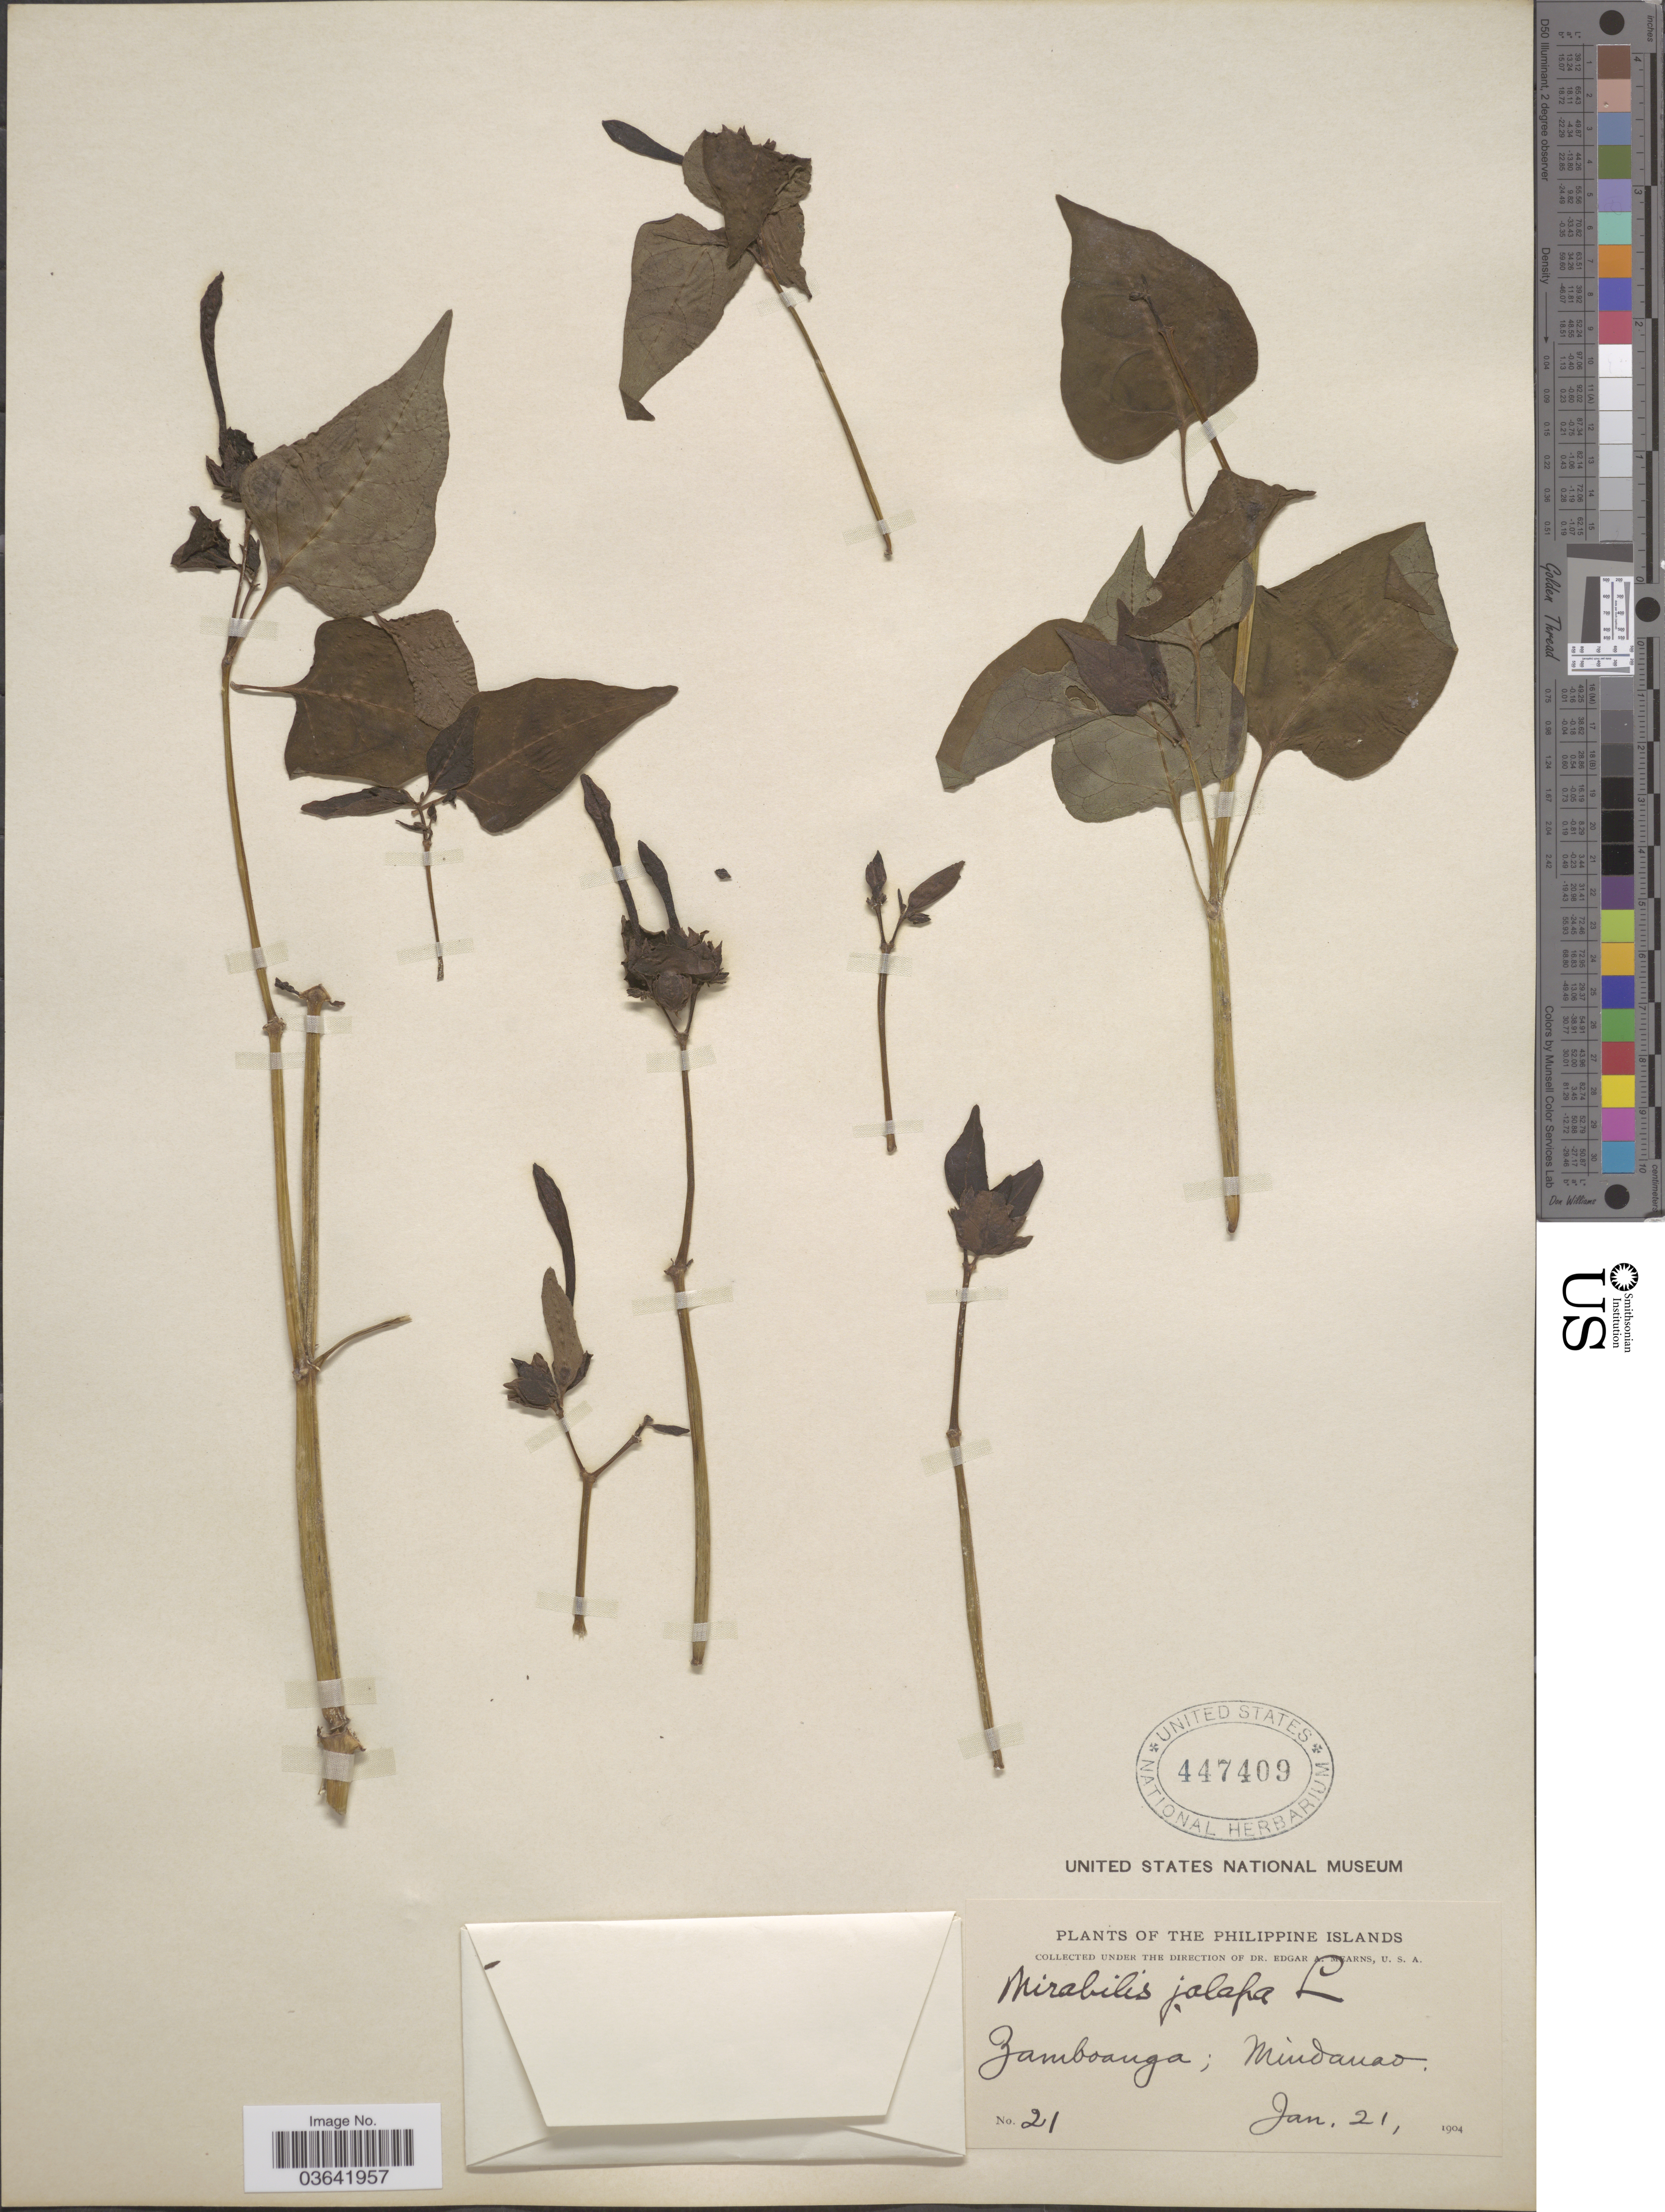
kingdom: Plantae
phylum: Tracheophyta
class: Magnoliopsida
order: Caryophyllales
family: Nyctaginaceae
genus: Mirabilis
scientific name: Mirabilis jalapa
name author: L.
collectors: E. A. Mearns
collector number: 21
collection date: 1904-01-21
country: Philippines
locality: Zamboanga; Mindanao.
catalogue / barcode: US 447409